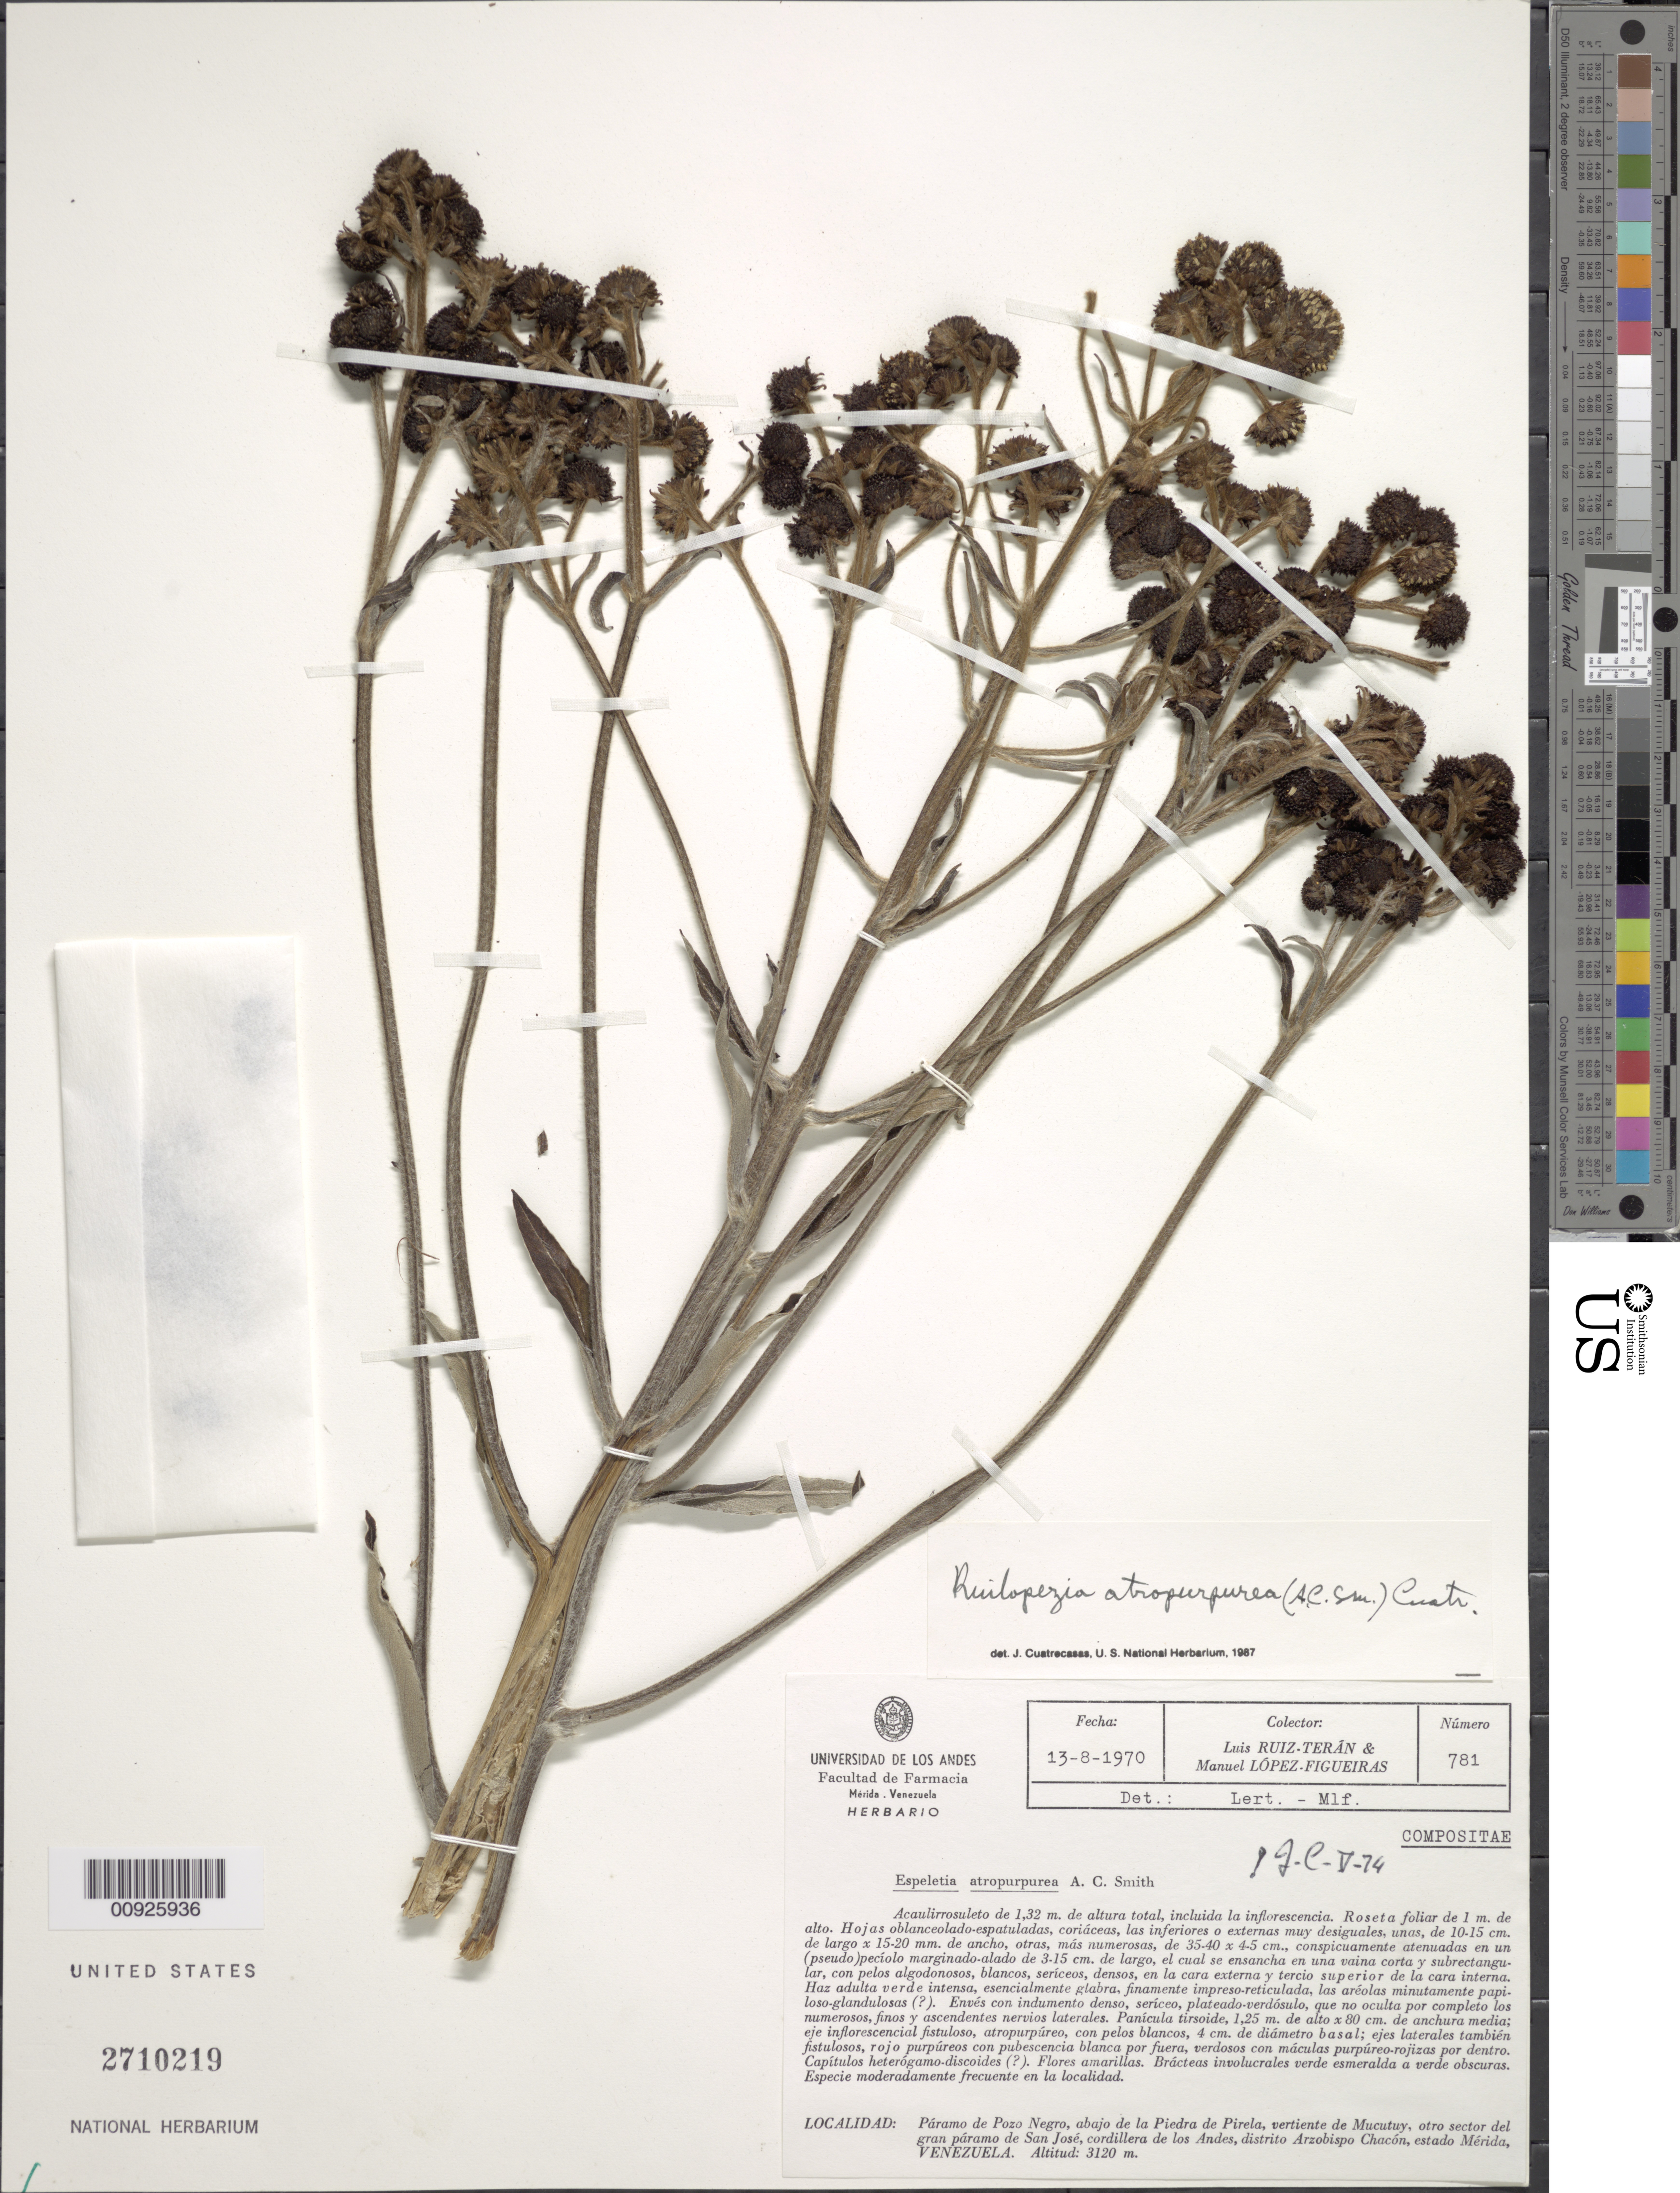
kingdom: Plantae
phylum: Tracheophyta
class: Magnoliopsida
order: Asterales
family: Asteraceae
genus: Ruilopezia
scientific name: Ruilopezia atropurpurea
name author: (A.C. Sm.) Cuatrec.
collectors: L. E. Ruíz-Terán & M. López Figueiras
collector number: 783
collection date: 1970-08-13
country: Venezuela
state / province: Mérida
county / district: Arzobispo Chacón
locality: Páramo de Pozo Negro, debajo de la Piedra la Pirela, vertiente de Mucutuy, otro sector del Páramo de San José, Cordillera de los Andes.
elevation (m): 3120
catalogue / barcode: US 2710219